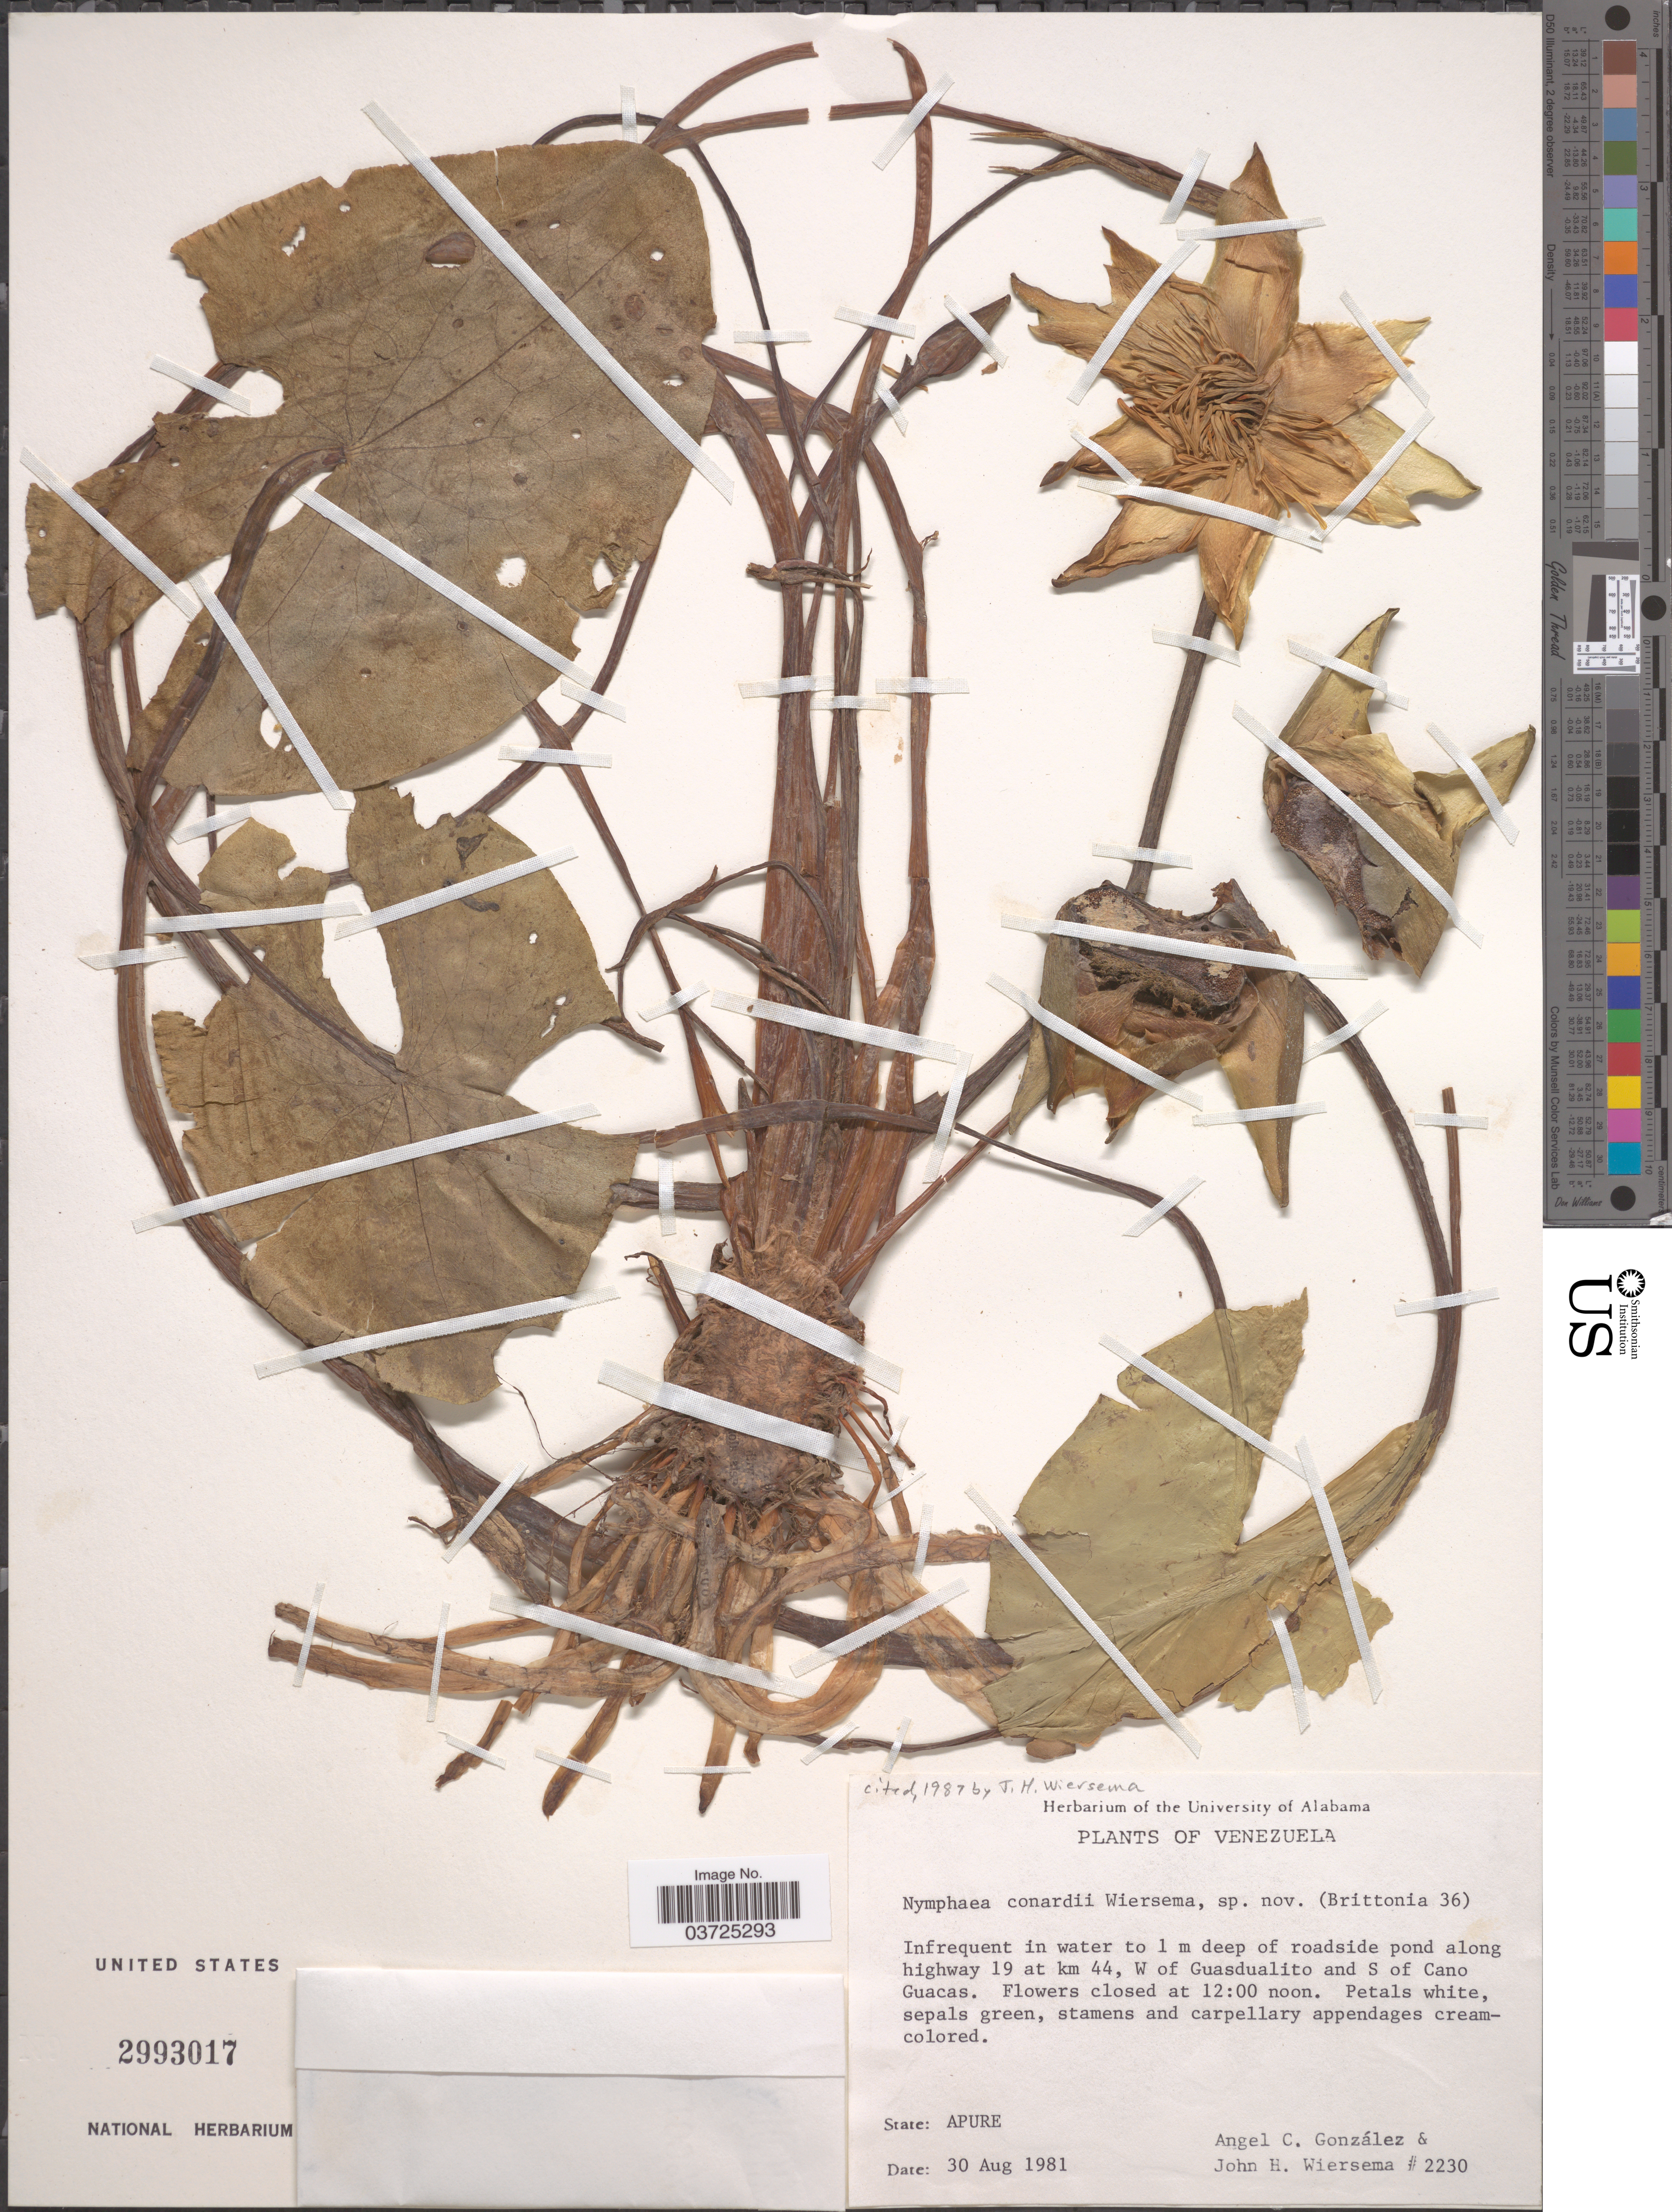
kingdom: Plantae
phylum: Tracheophyta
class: Magnoliopsida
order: Nymphaeales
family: Nymphaeaceae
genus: Nymphaea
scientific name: Nymphaea conardii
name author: Wiersema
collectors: A. C. González & J. H. Wiersema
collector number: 2230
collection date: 1981-08-30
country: Venezuela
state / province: Apure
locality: Roadside pond along highway 19 at km 44, W of Guasdualito and S of Cano Guacas.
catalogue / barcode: US 2993017